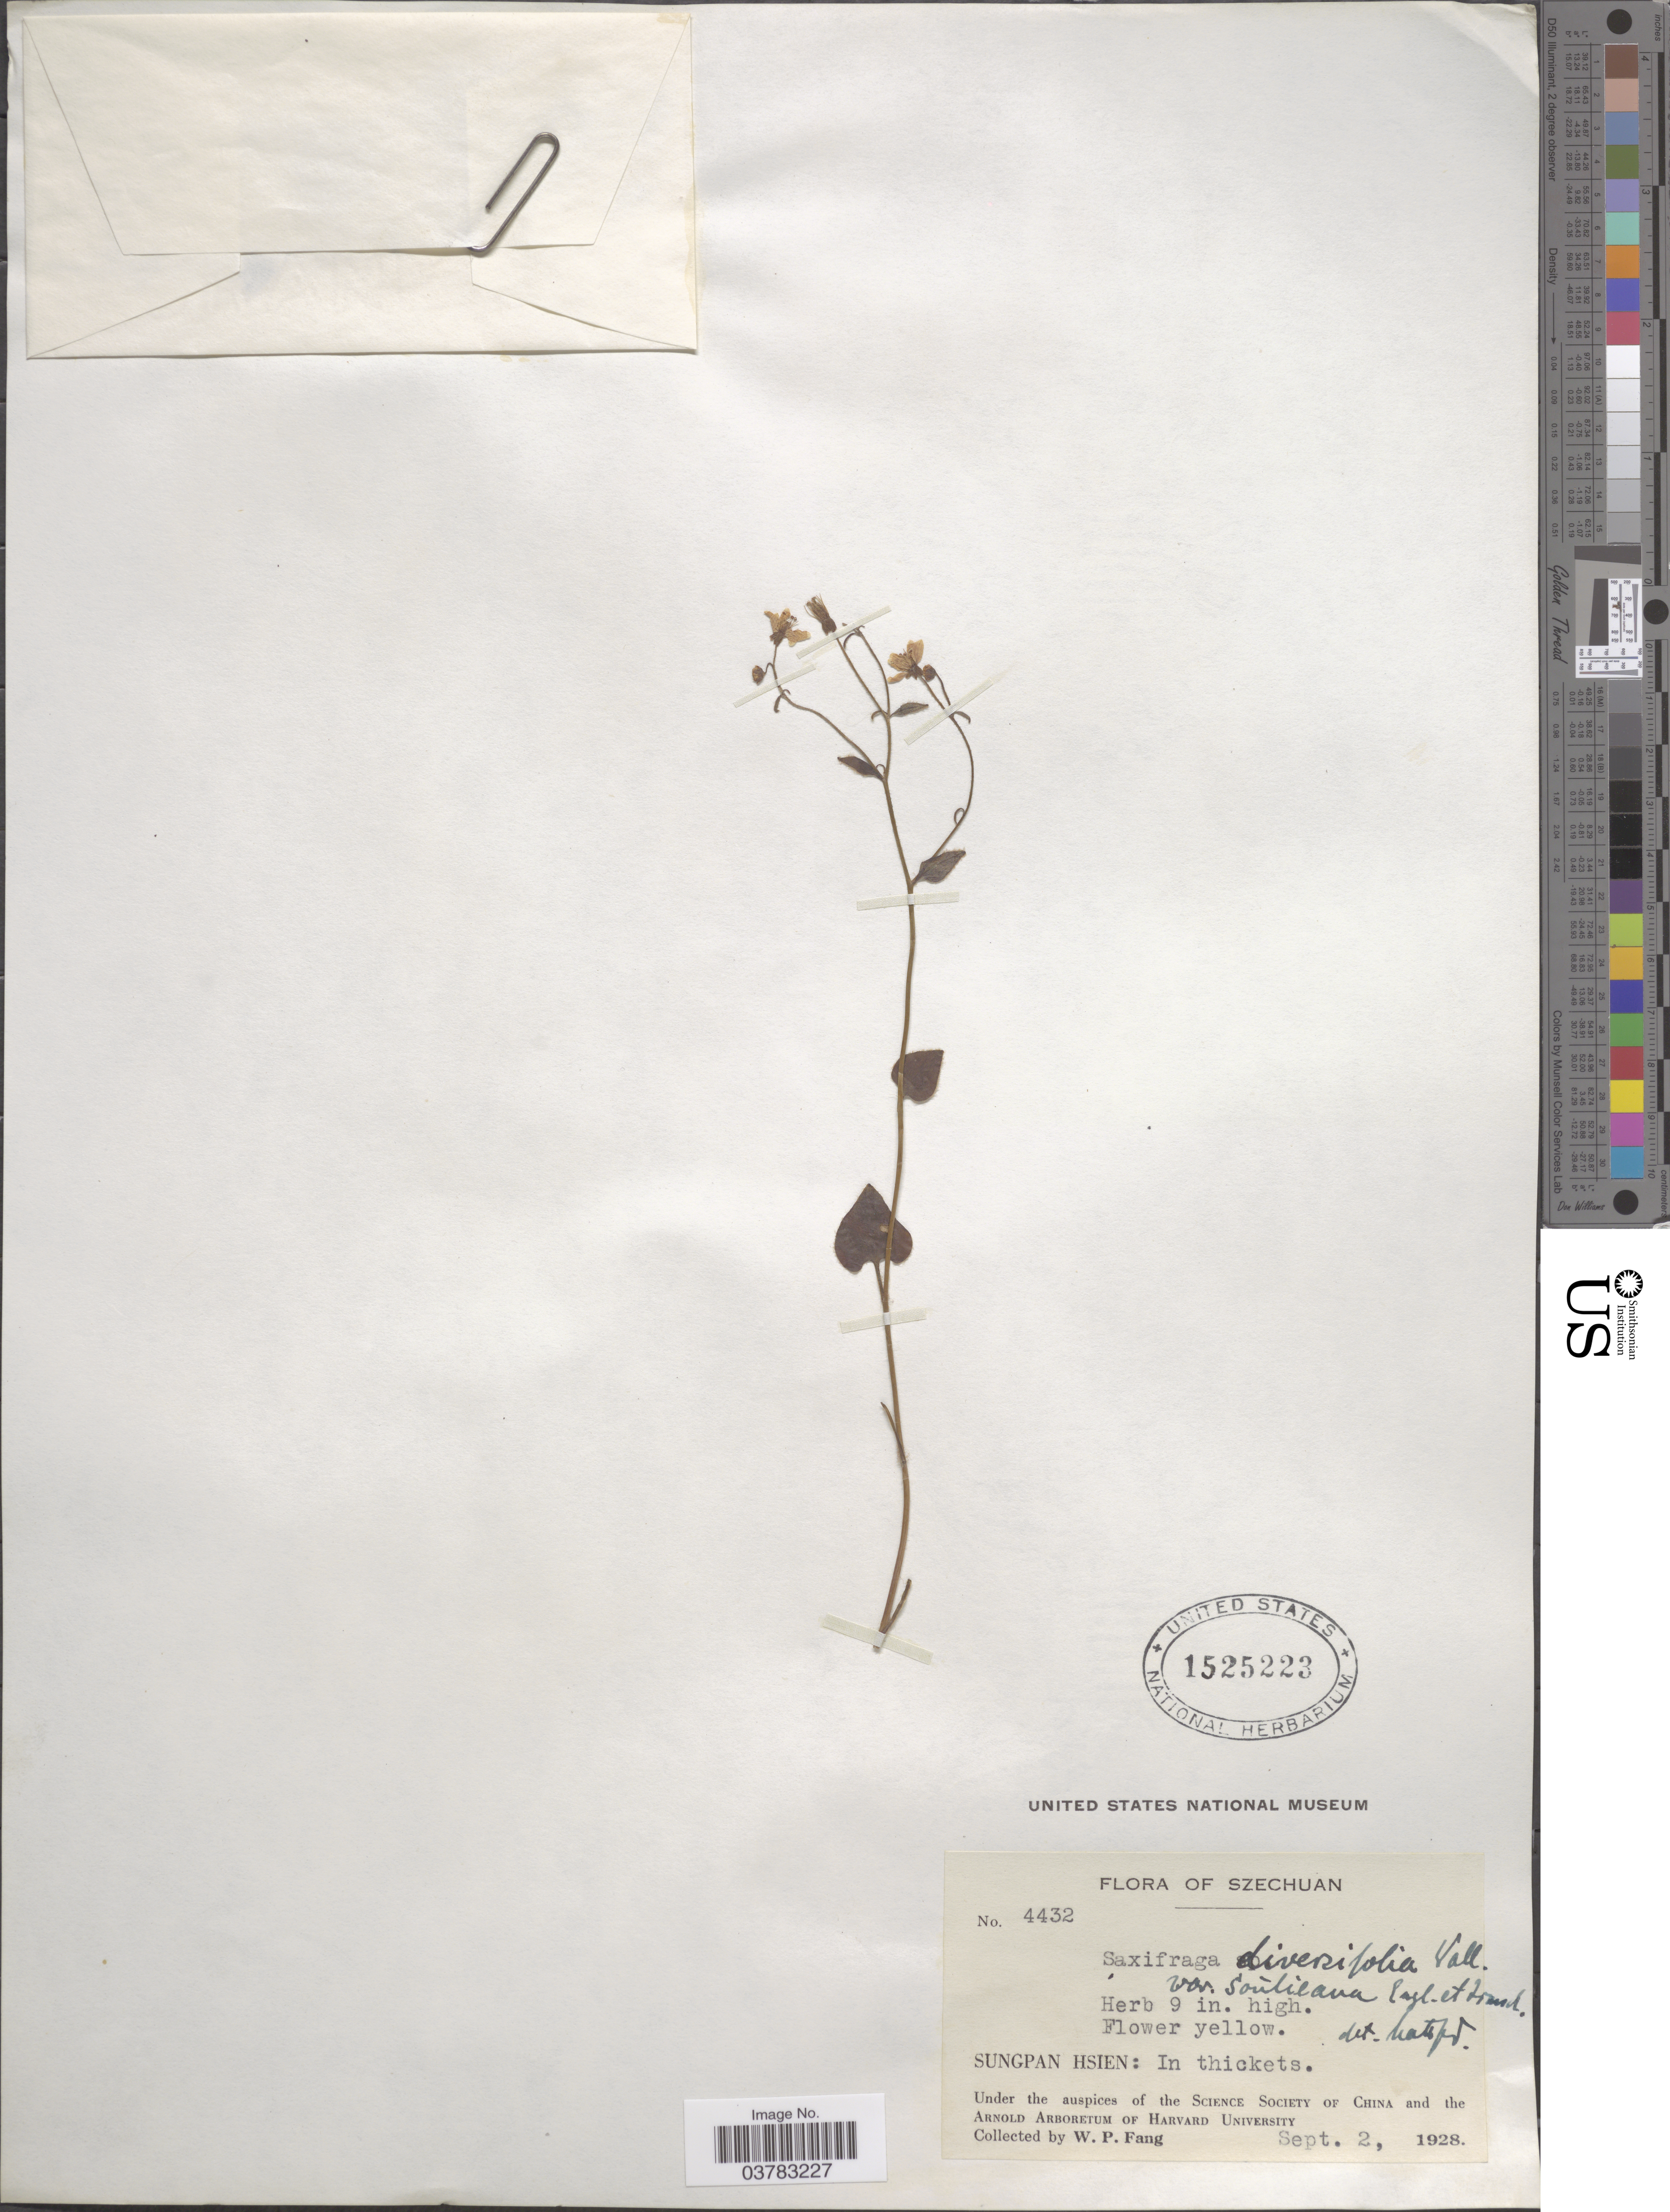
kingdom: Plantae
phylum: Tracheophyta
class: Magnoliopsida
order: Saxifragales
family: Saxifragaceae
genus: Saxifraga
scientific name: Saxifraga diversifolia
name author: Wall.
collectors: W. P. Fang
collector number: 4432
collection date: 1928-09-02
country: China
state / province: Sichuan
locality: Szechuan. Sungpan Hsien: In thickets.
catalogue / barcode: US 1525223